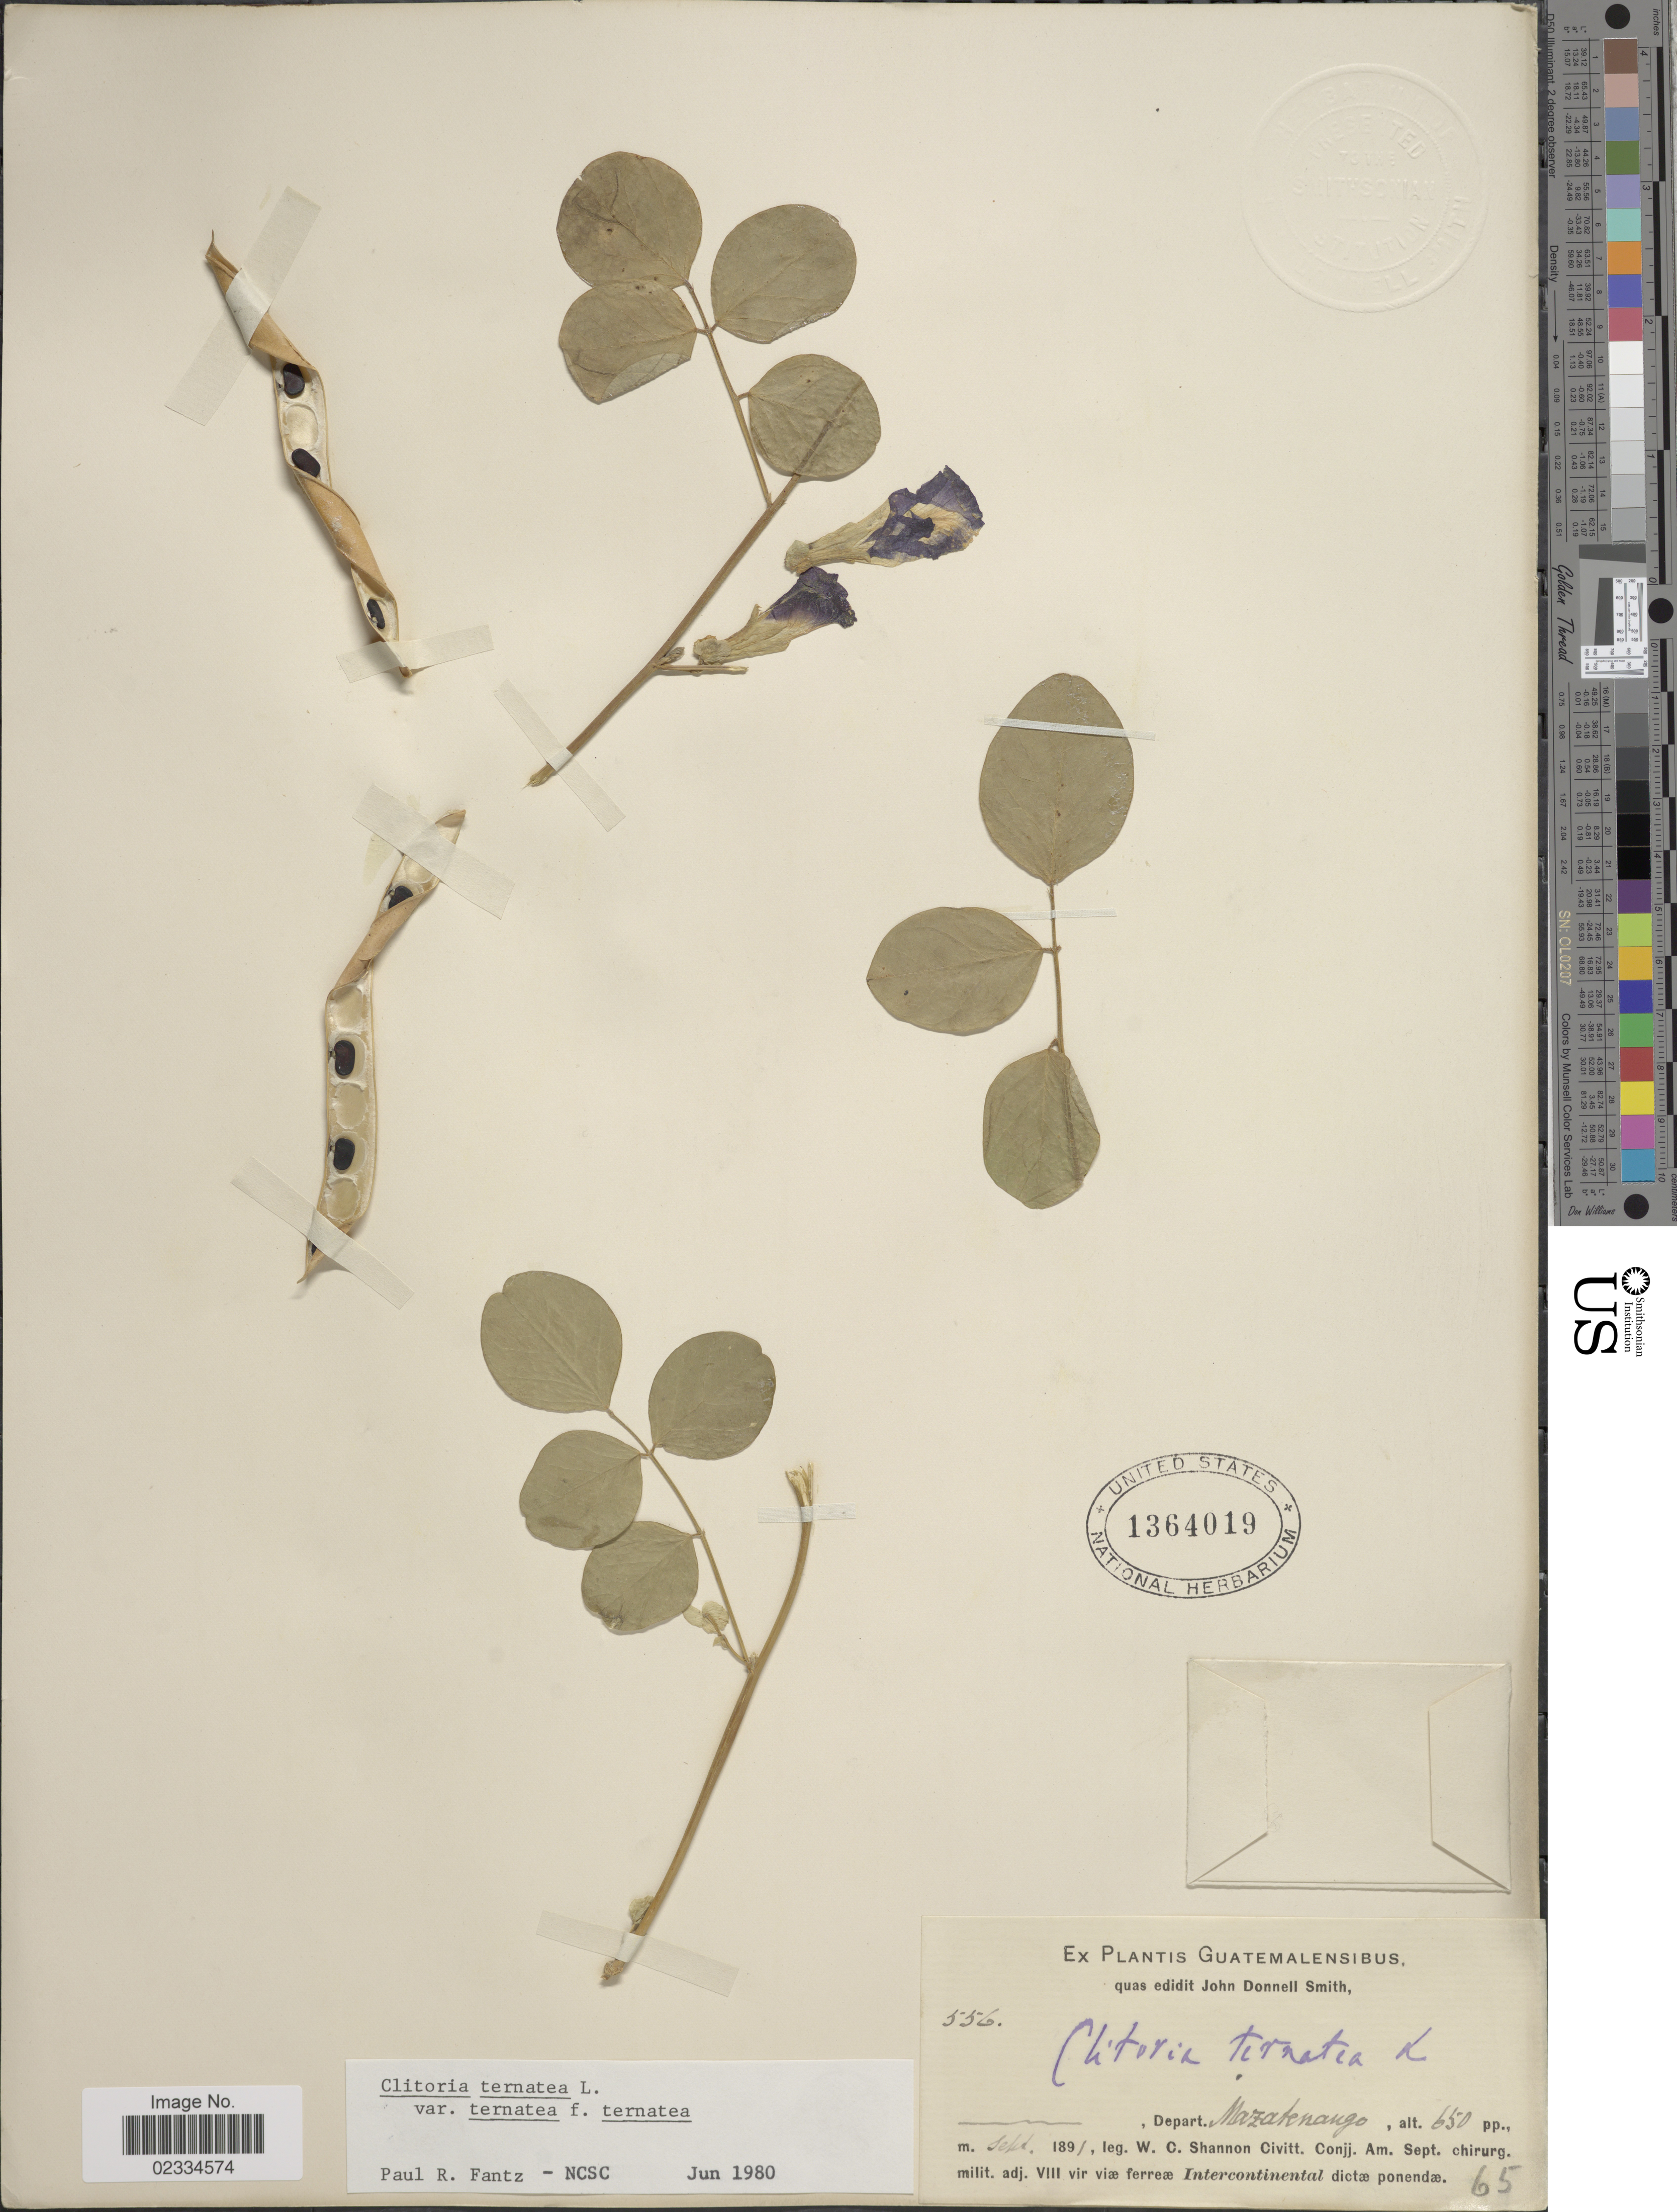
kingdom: Plantae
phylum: Tracheophyta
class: Magnoliopsida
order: Fabales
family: Fabaceae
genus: Clitoria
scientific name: Clitoria ternatea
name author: L.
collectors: W. Civitt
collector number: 556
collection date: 1891-08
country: Guatemala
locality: Depart., Mazatenango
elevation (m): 198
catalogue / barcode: US 1364019